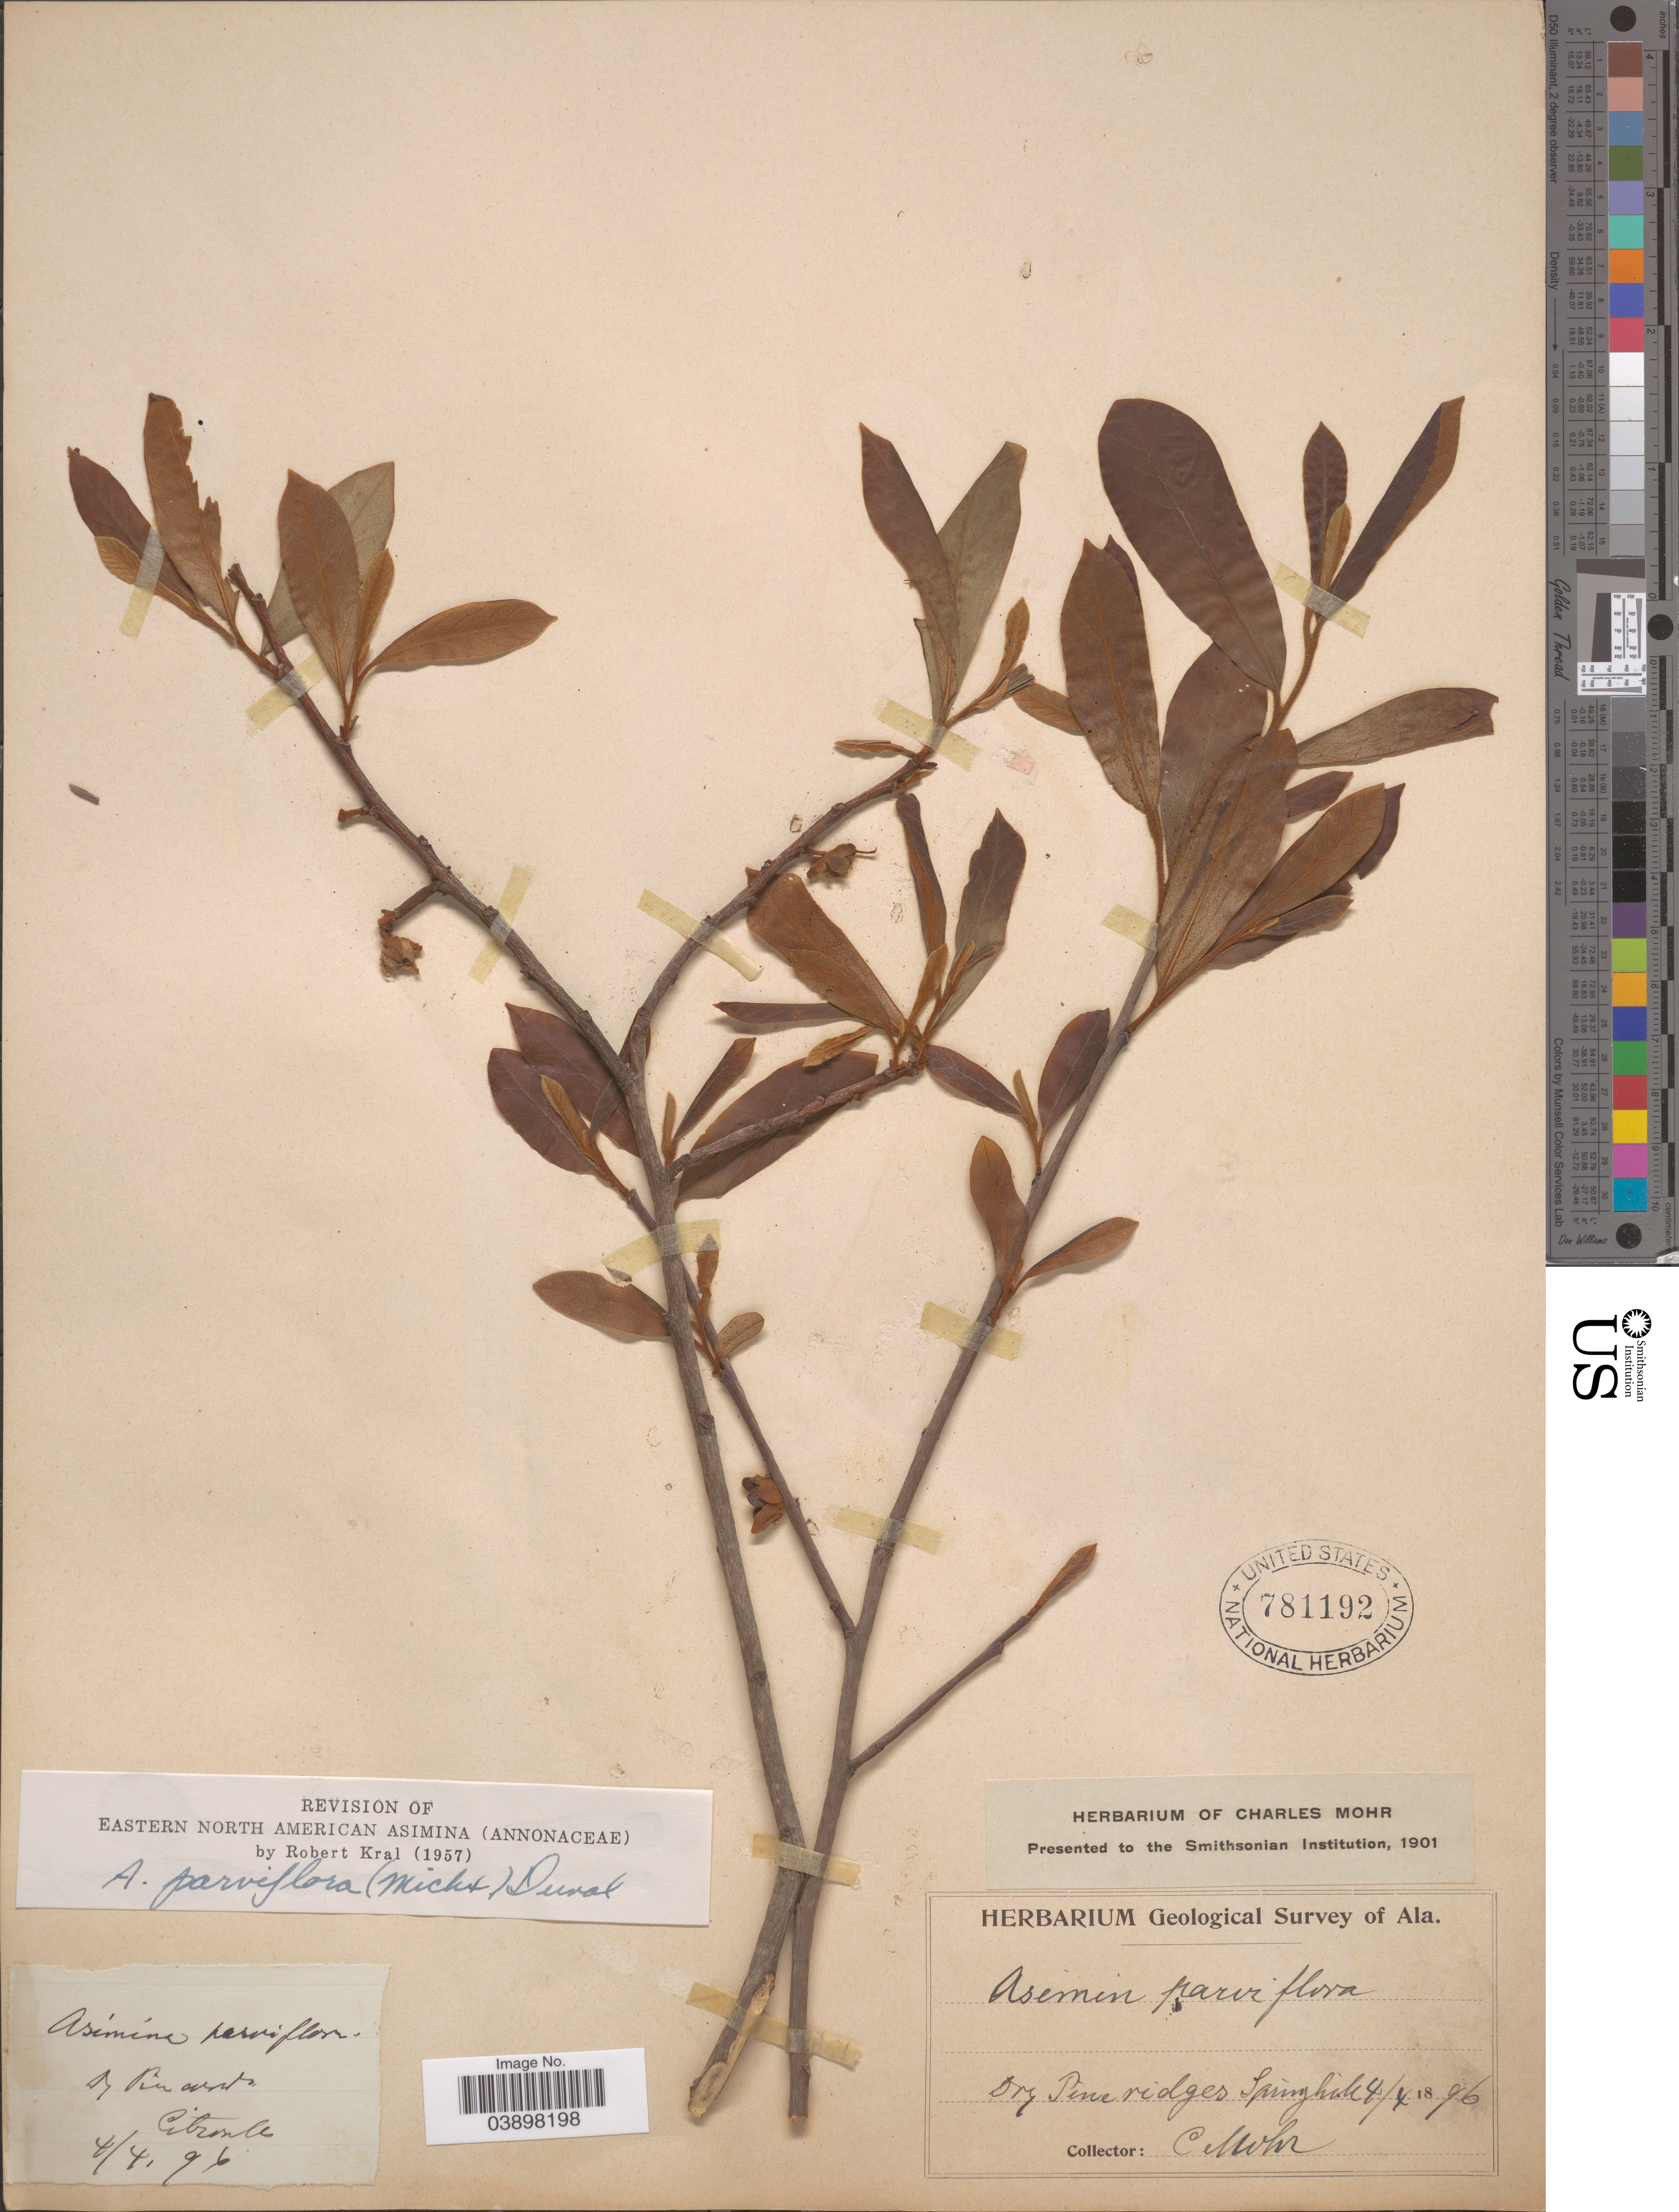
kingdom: Plantae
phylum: Tracheophyta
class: Magnoliopsida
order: Magnoliales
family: Annonaceae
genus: Asimina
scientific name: Asimina parviflora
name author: (Michx.) Dunal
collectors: Mohr, C. T. (herbarium)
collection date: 1896-04-04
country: United States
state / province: Alabama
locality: Citronelle. Springhill.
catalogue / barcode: US 781192